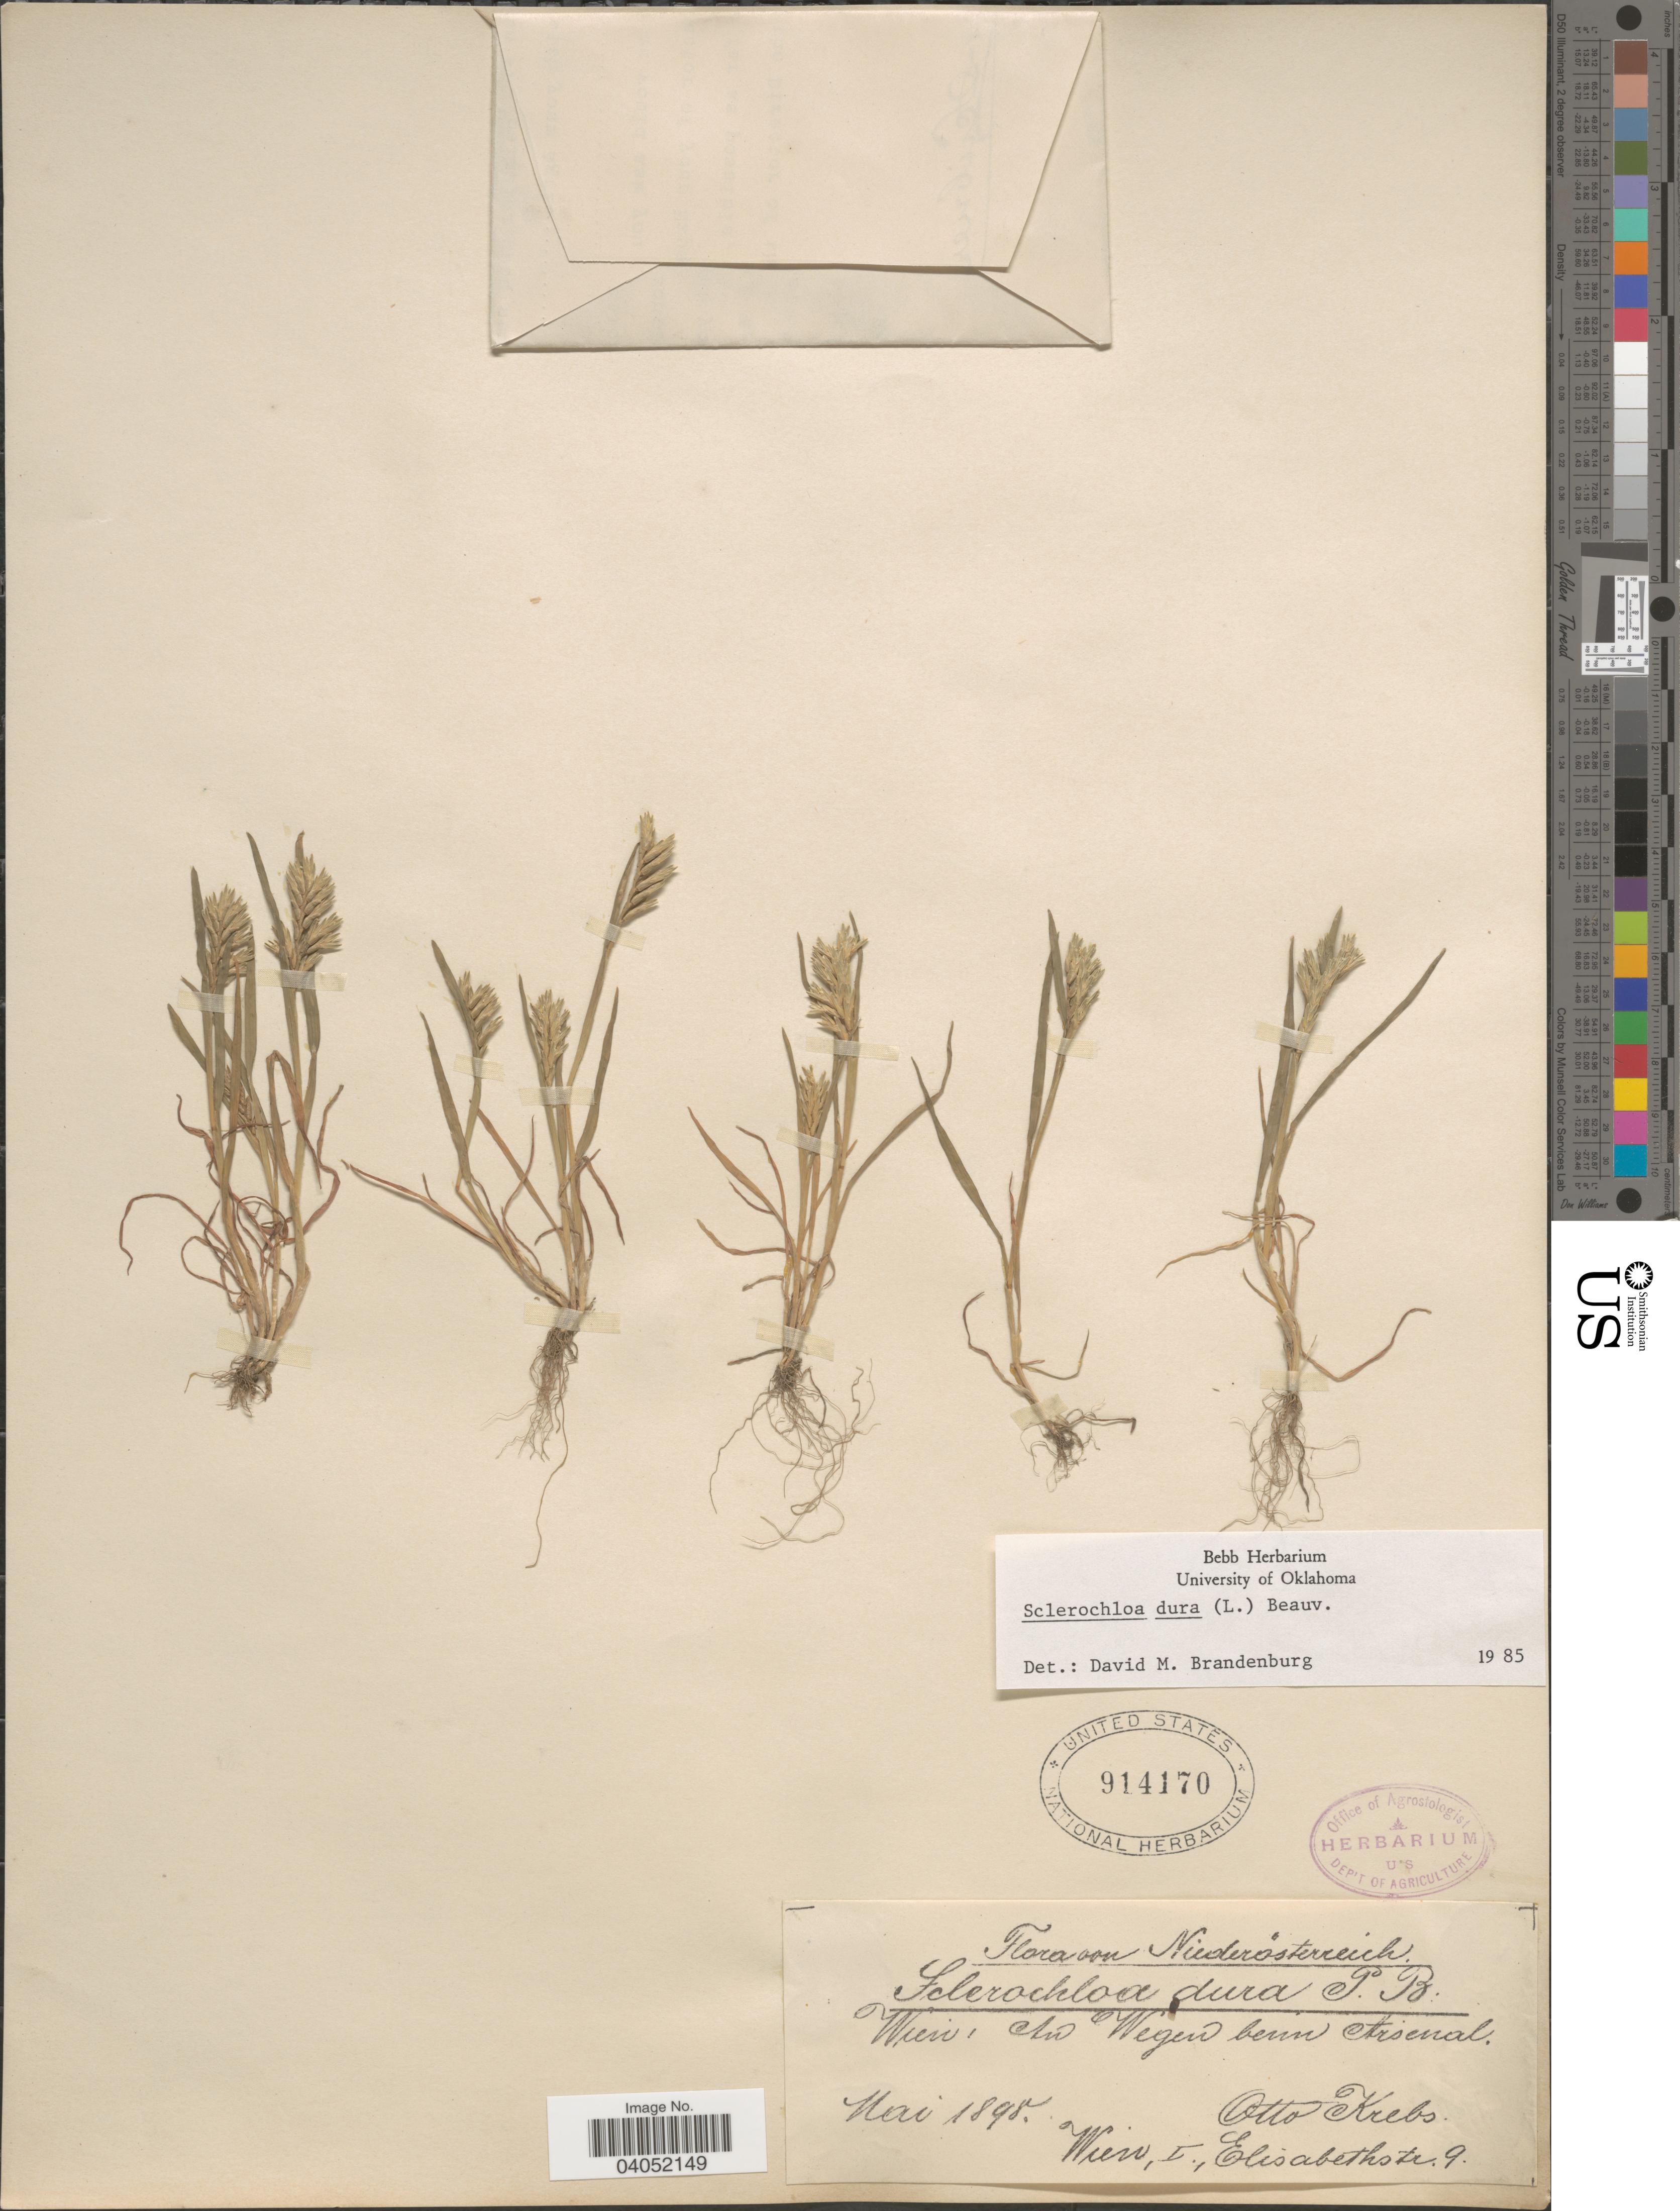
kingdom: Plantae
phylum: Tracheophyta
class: Liliopsida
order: Poales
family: Poaceae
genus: Sclerochloa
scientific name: Sclerochloa dura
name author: (L.) P. Beauv.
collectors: O. Krebs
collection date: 1898-05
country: Austria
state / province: Wien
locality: Niederösterreich. Au Wegen beun Arsenal.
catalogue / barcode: US 914170